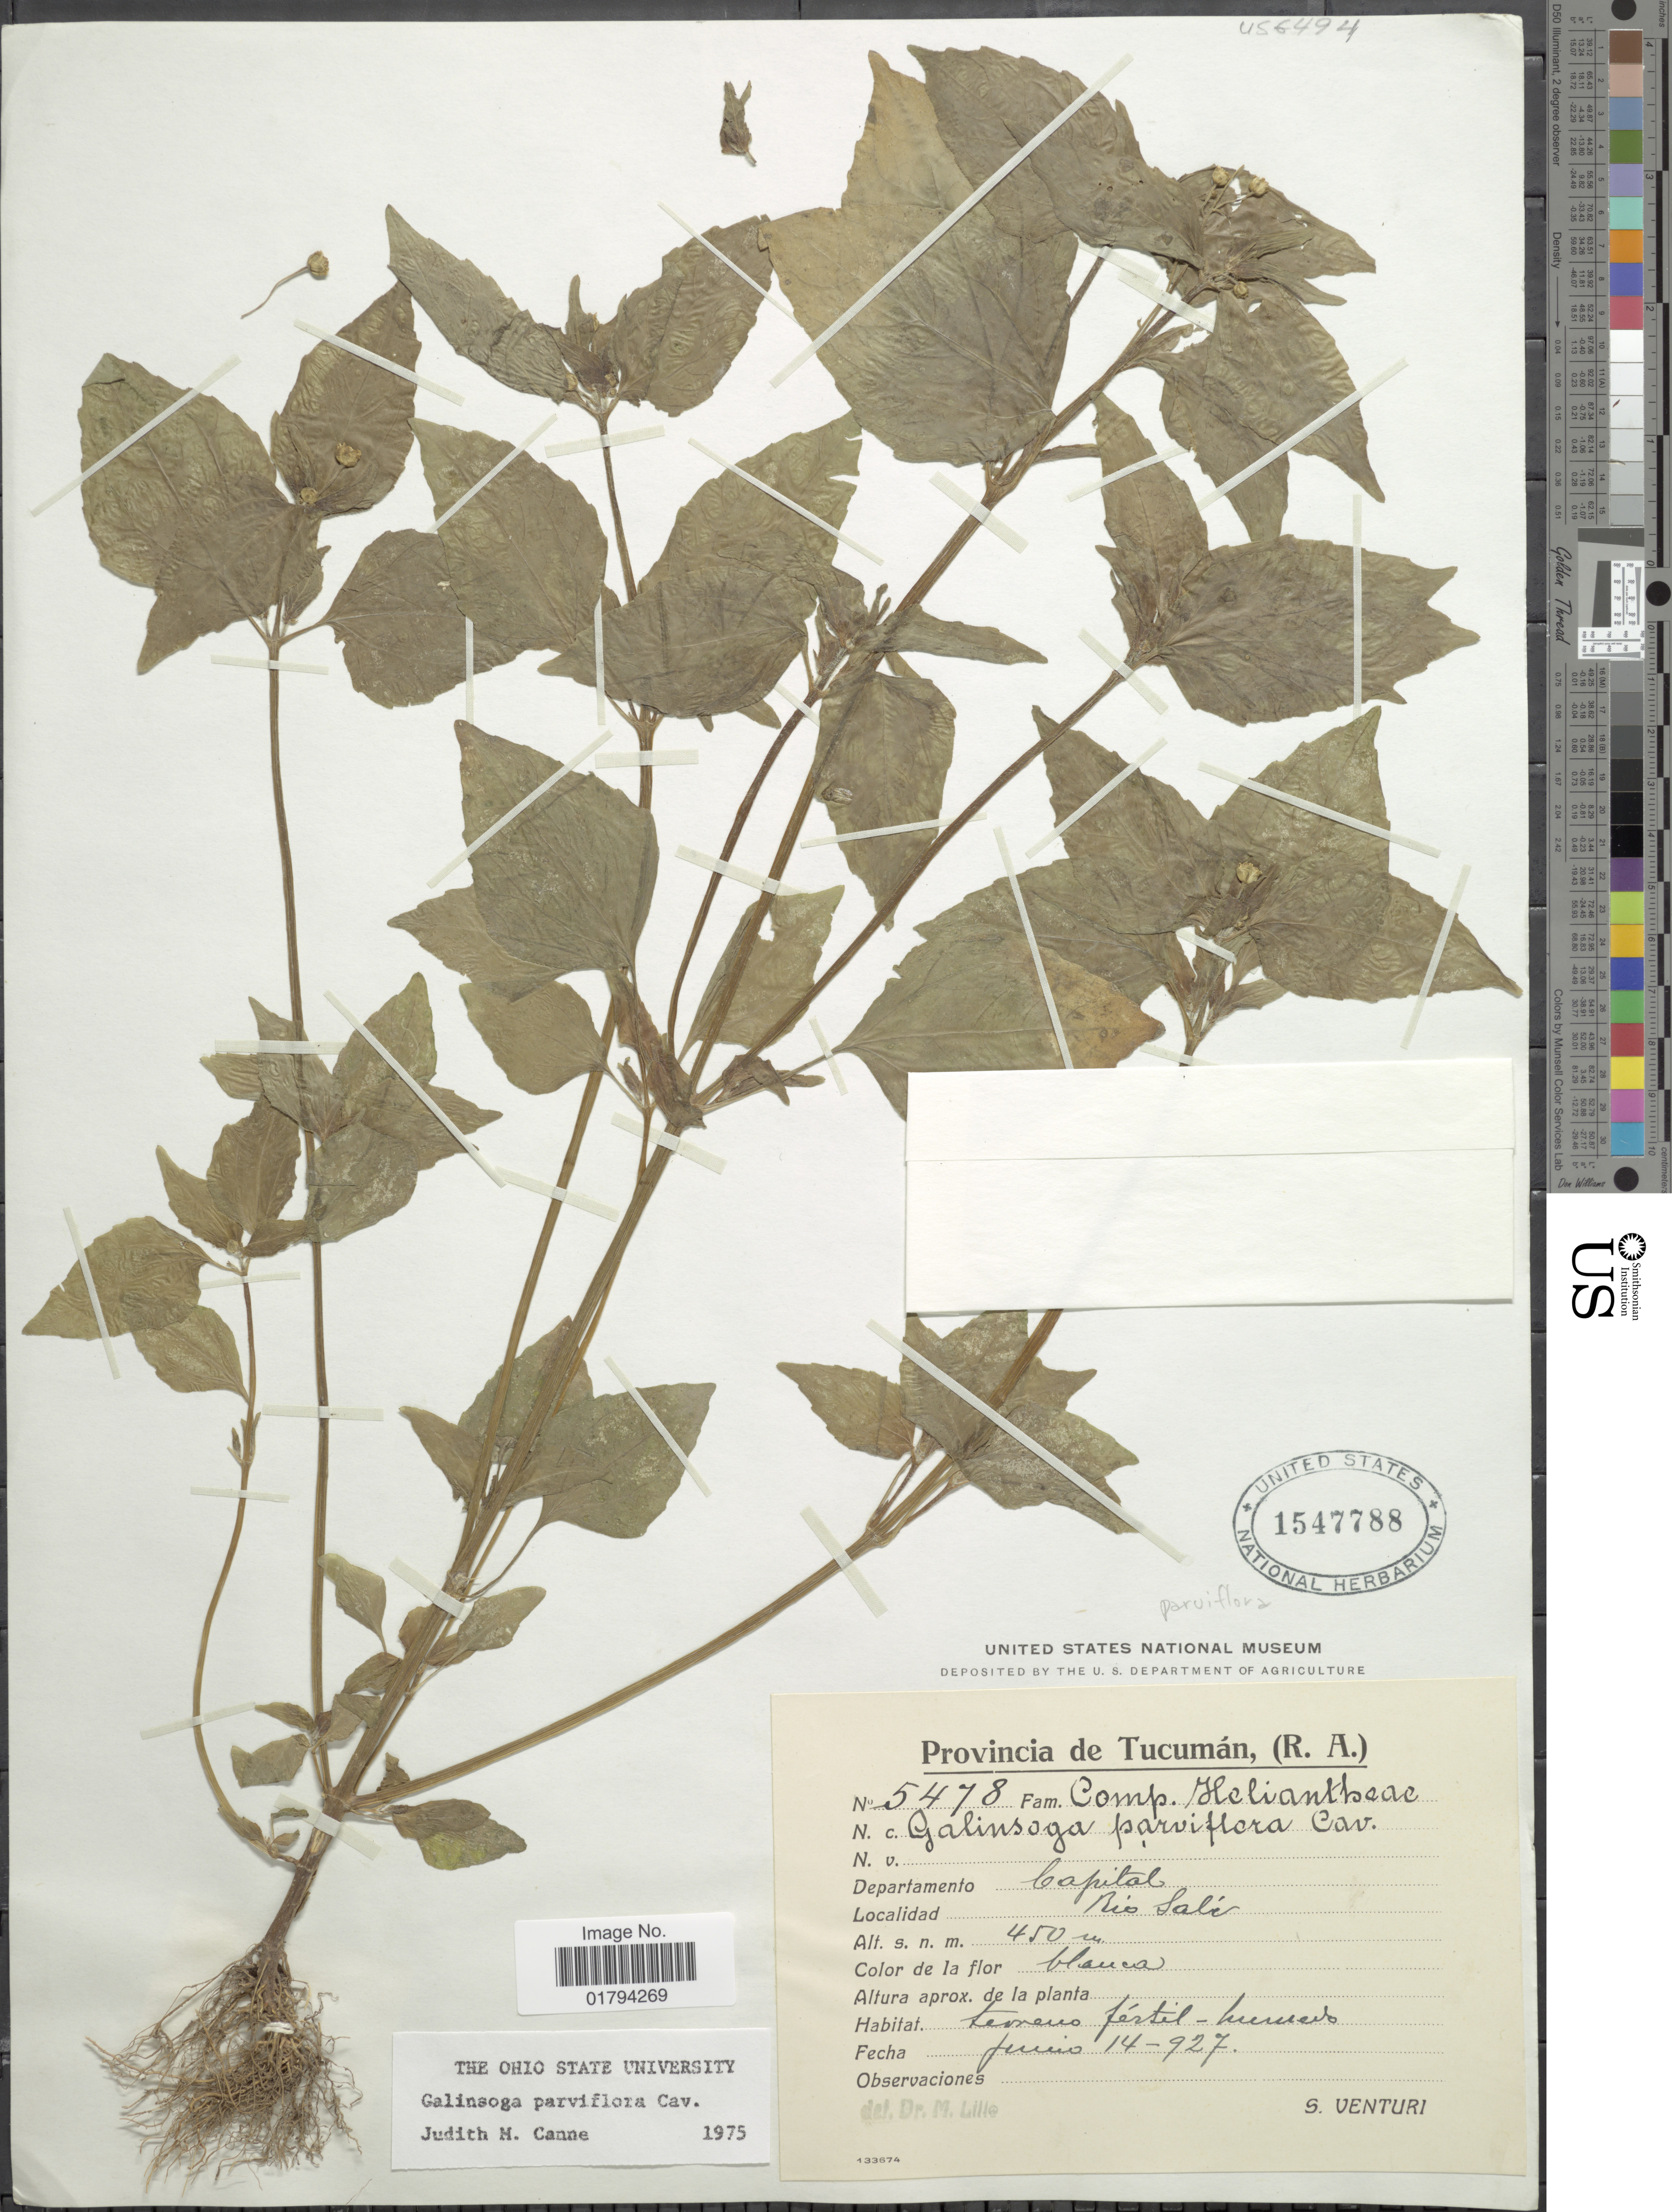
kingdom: Plantae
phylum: Tracheophyta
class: Magnoliopsida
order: Asterales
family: Asteraceae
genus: Galinsoga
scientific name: Galinsoga parviflora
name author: Cav.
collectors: S. Venturi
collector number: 5478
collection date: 1927-06-14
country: Argentina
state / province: Tucumán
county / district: Capital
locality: Rio Salé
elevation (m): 450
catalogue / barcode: US 1547788